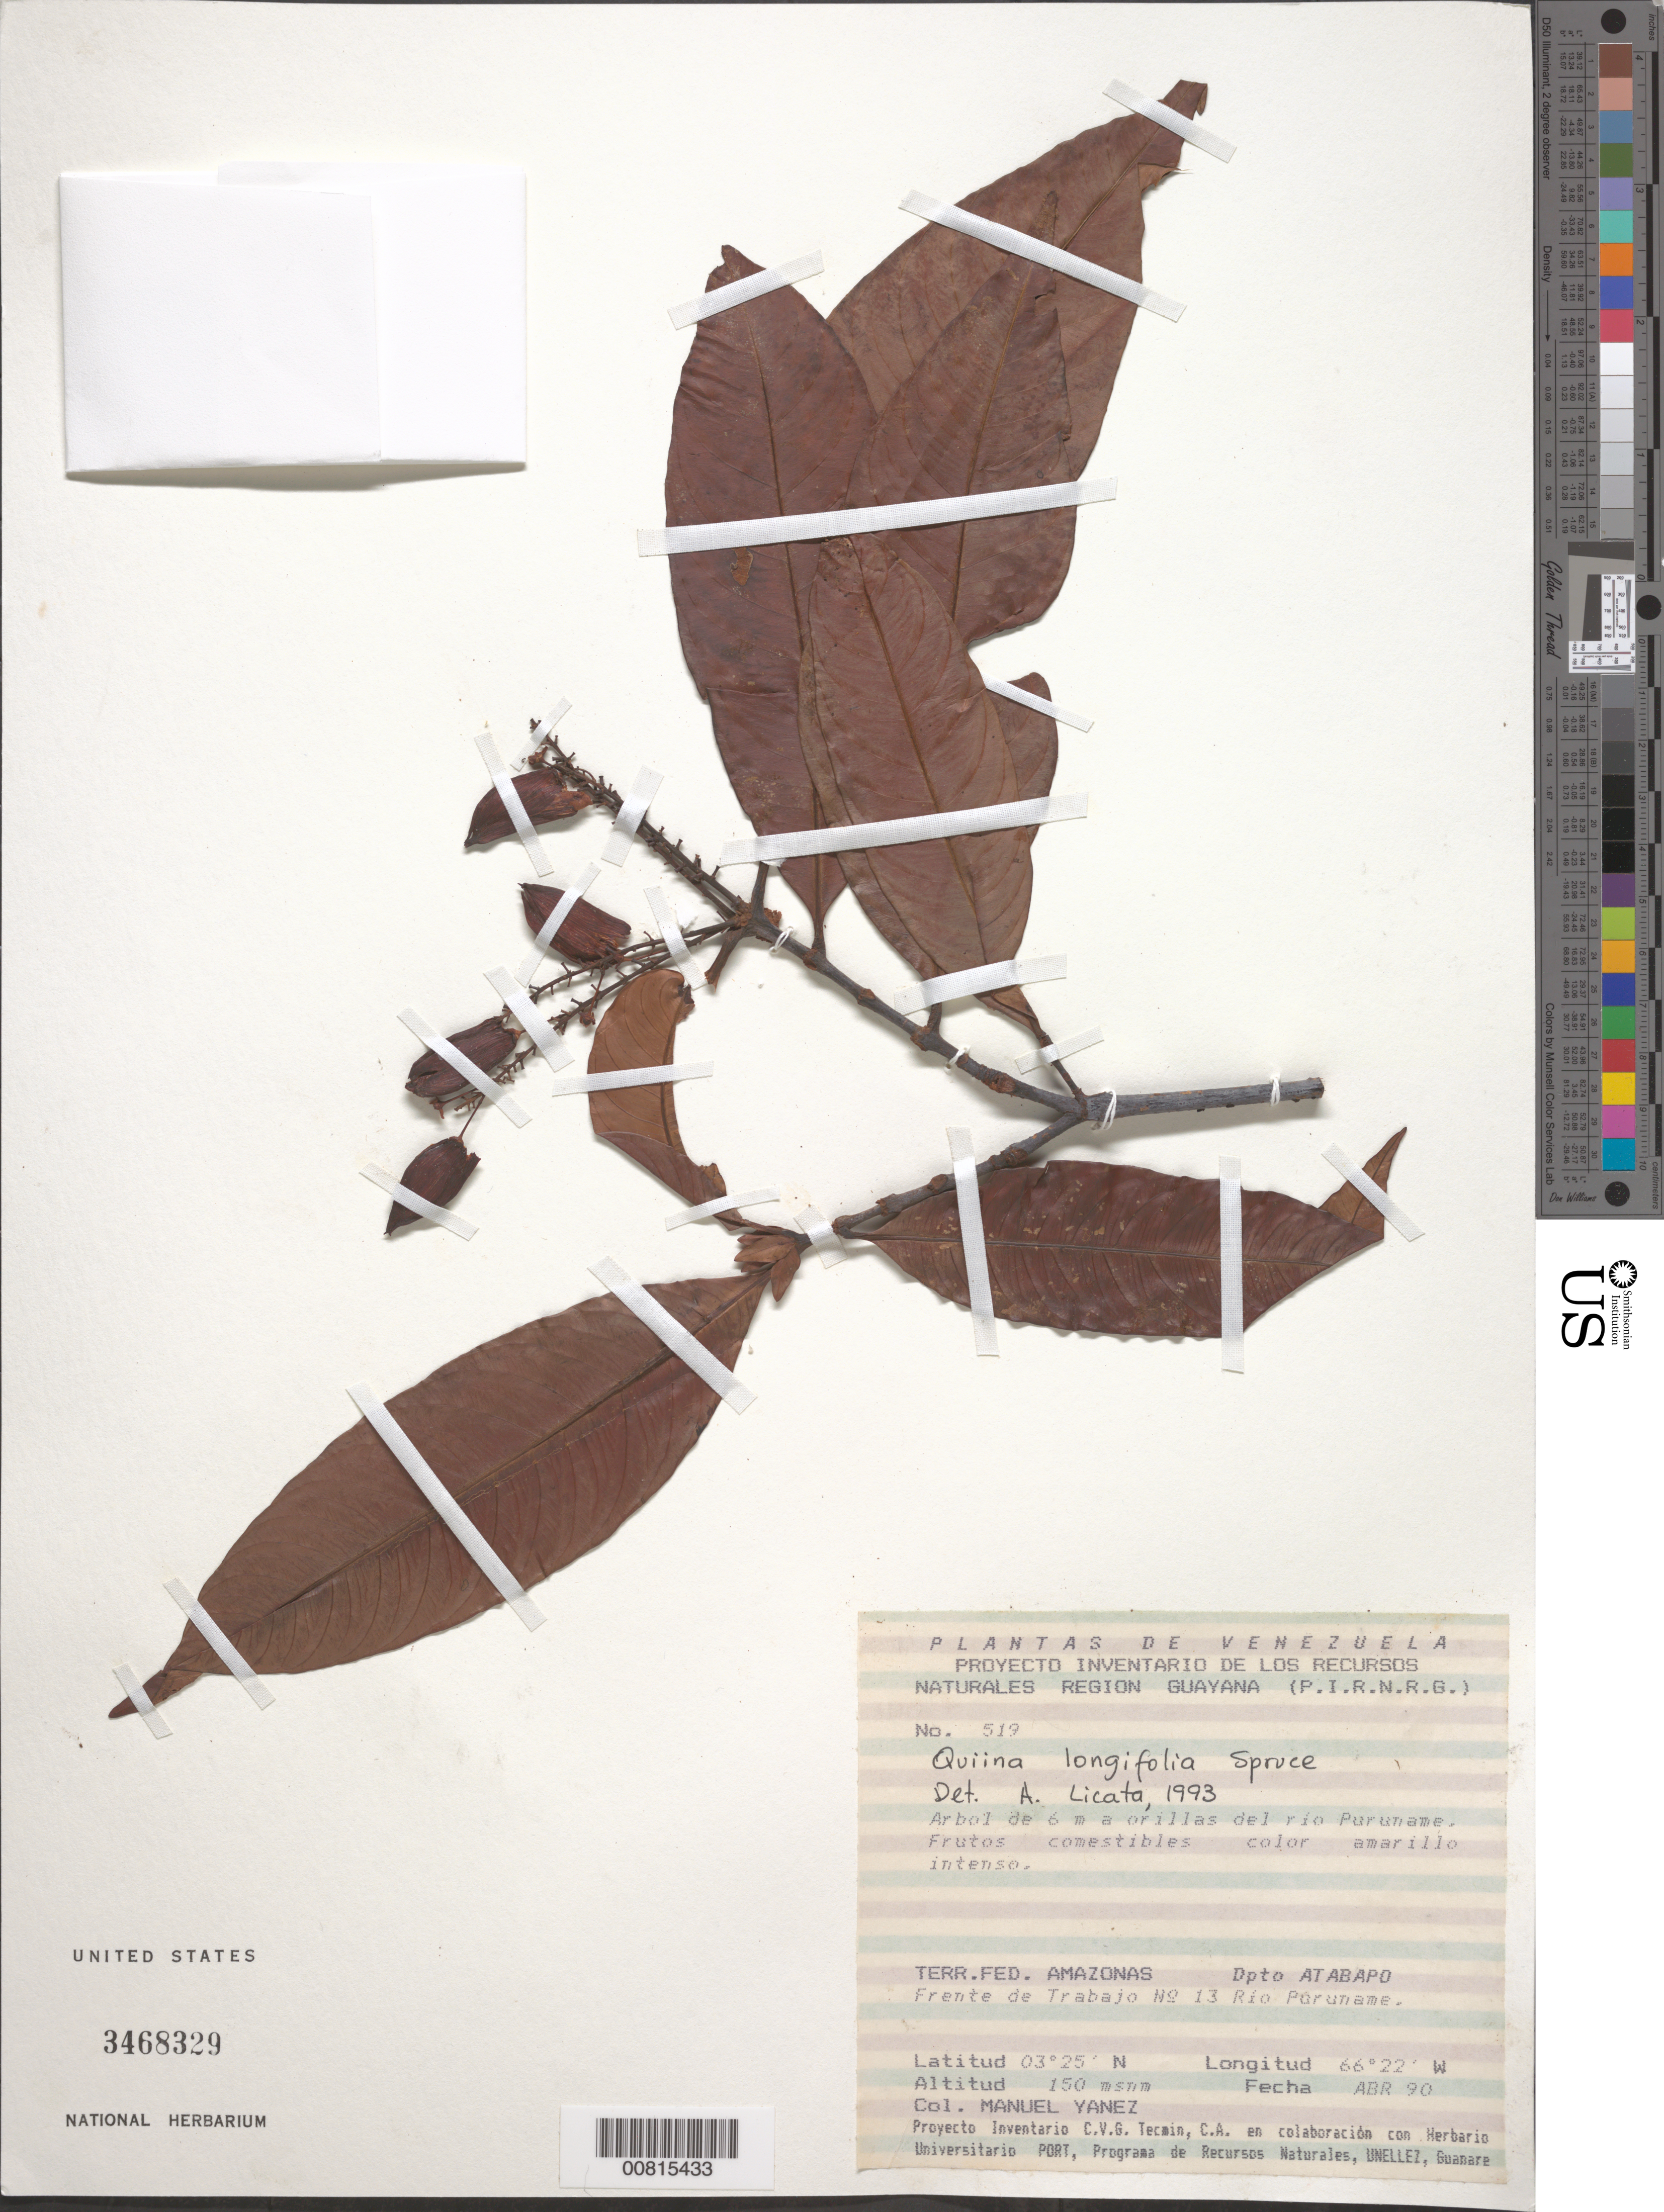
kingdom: Plantae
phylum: Tracheophyta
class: Magnoliopsida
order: Malpighiales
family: Quiinaceae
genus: Quiina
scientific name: Quiina longifolia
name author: Spruce ex Planch. & Triana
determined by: Licata, A., (PORT), Univ. Nac. Exp. de los Llanos Ezequiel Zamora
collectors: M. Yanez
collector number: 519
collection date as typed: Apr-90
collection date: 1990-04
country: Venezuela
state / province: Amazonas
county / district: Atabapo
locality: Río Puruname, frente de Trabajo No. 13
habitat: Riverbank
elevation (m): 150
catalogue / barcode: US 3468329